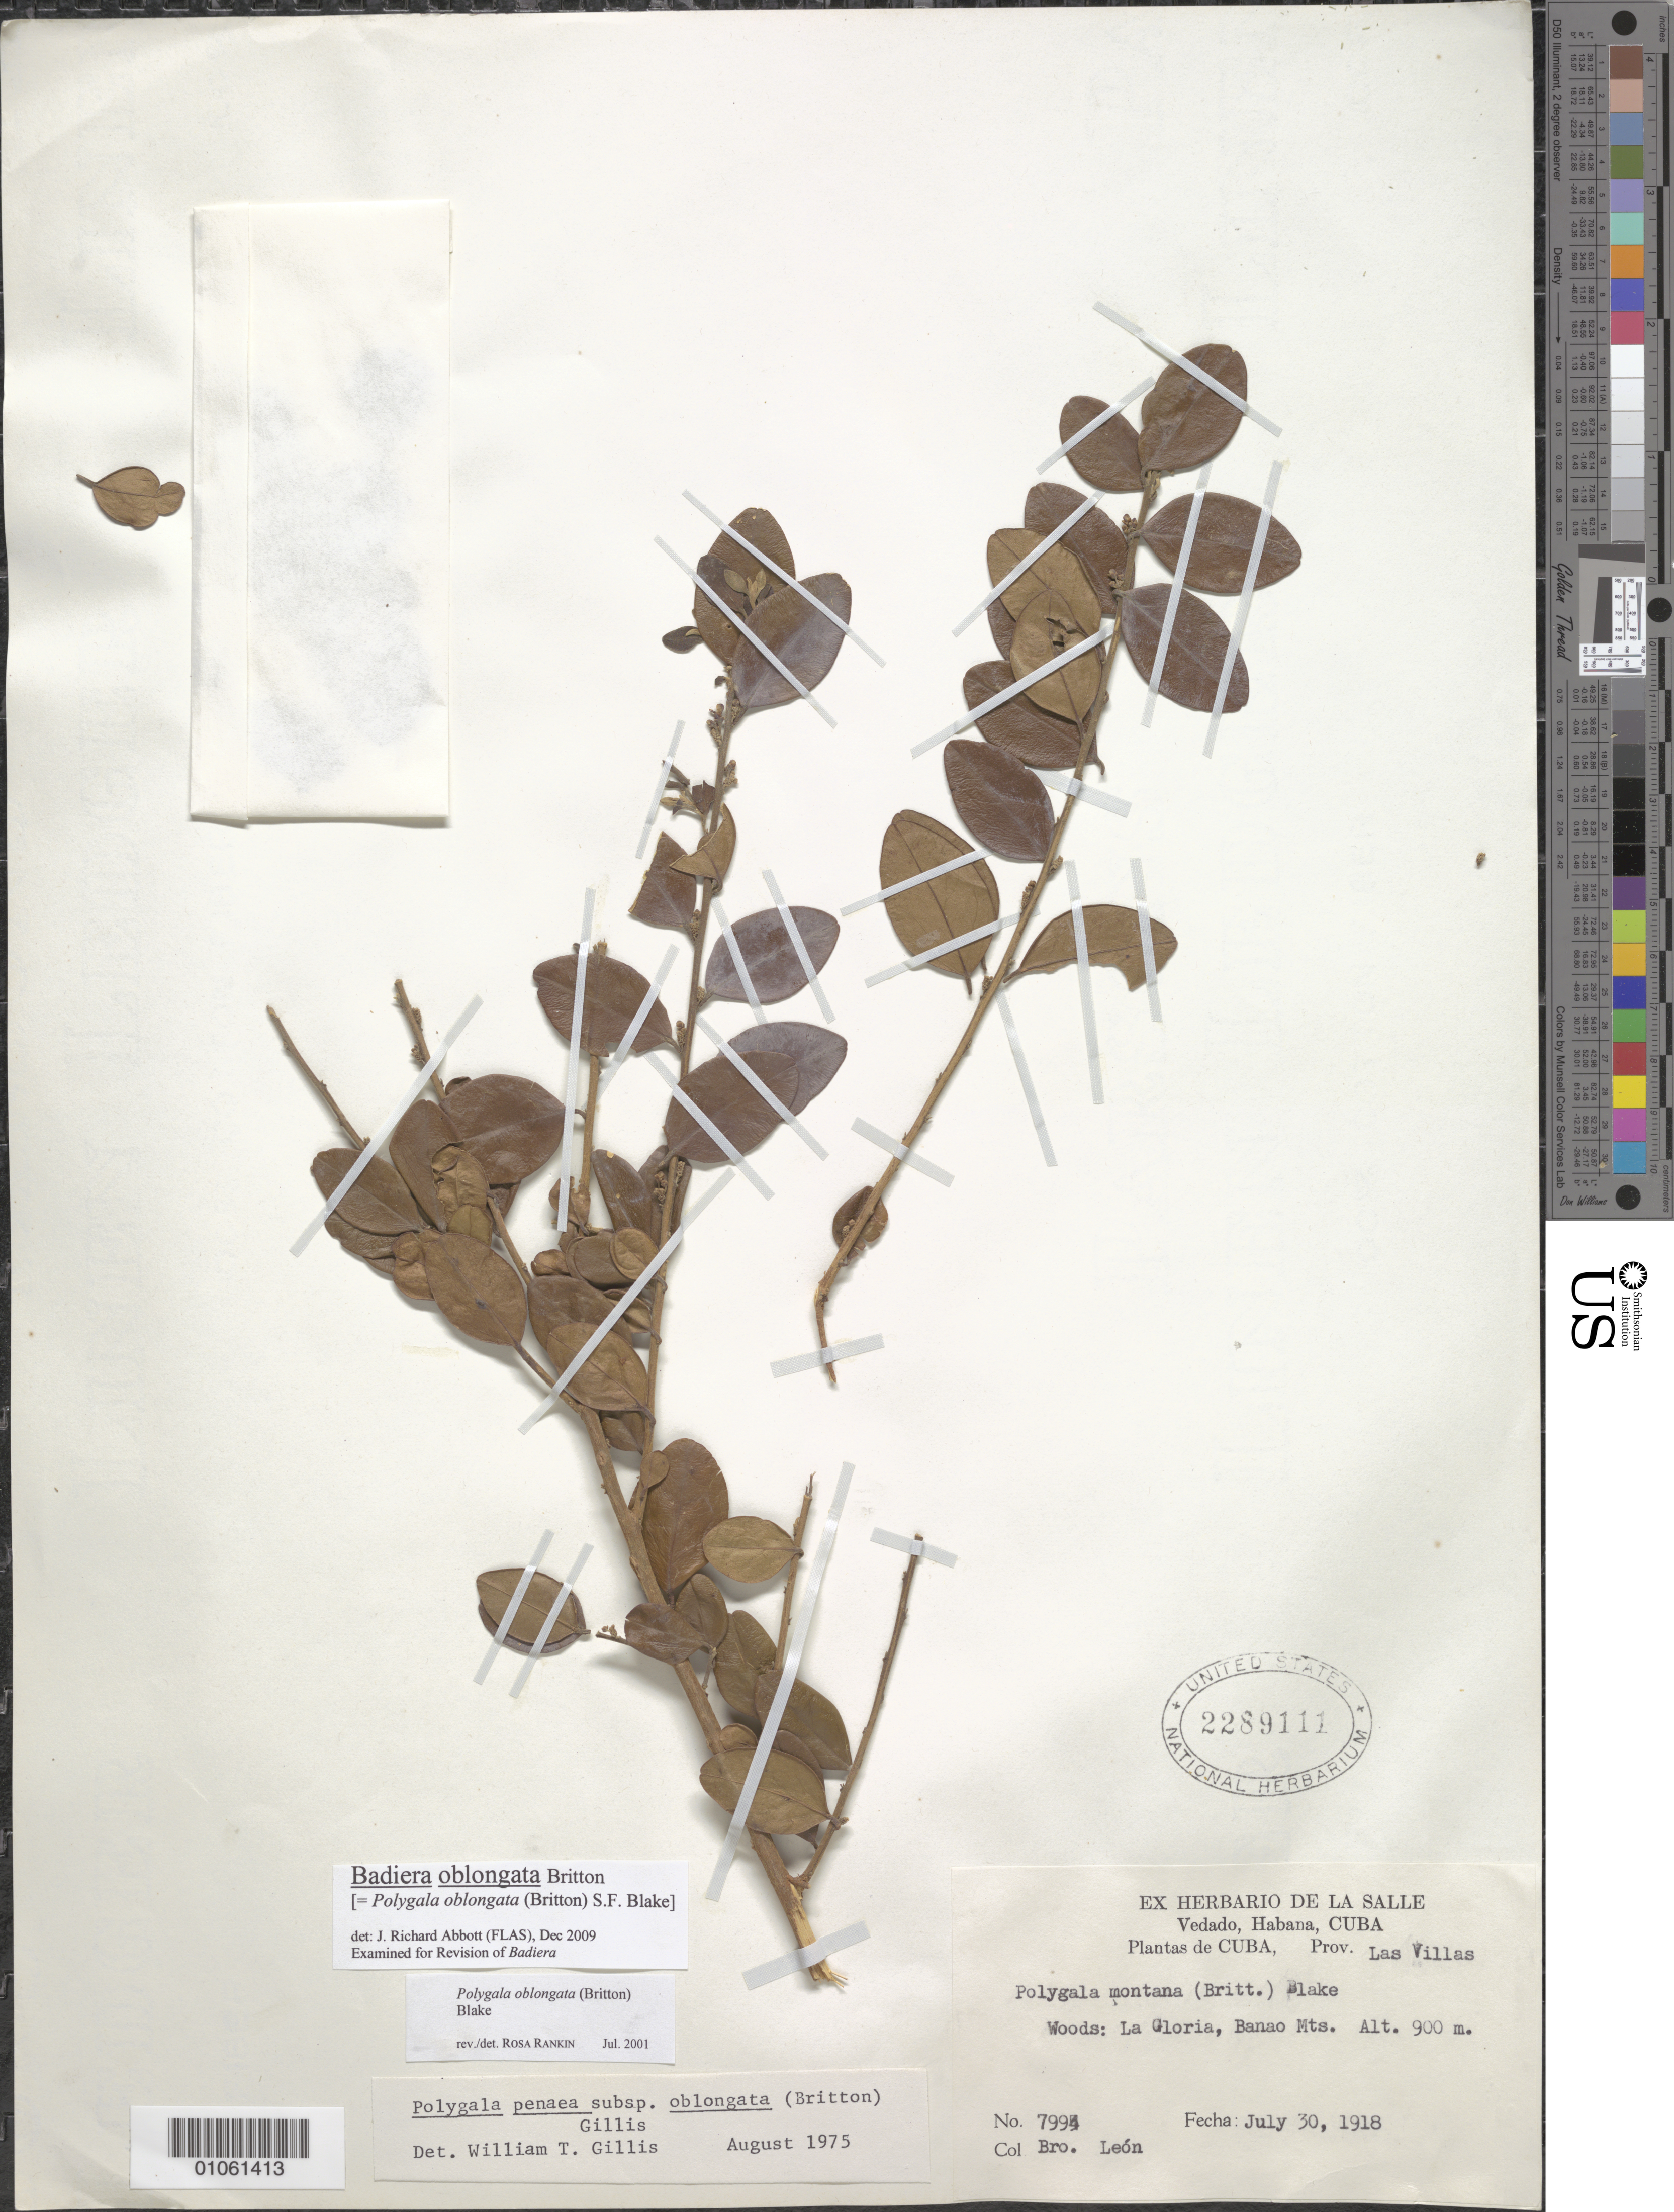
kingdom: Plantae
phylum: Tracheophyta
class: Magnoliopsida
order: Fabales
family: Polygalaceae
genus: Badiera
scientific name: Badiera oblongata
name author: Britton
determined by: Abbott, J. R., (FLAS)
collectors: Bro. León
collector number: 7995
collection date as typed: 30 Jul 1918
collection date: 1918-07-30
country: Cuba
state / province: Las Villas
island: Cuba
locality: La Gloria, Banao Mts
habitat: Woods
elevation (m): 900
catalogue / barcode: US 2289111